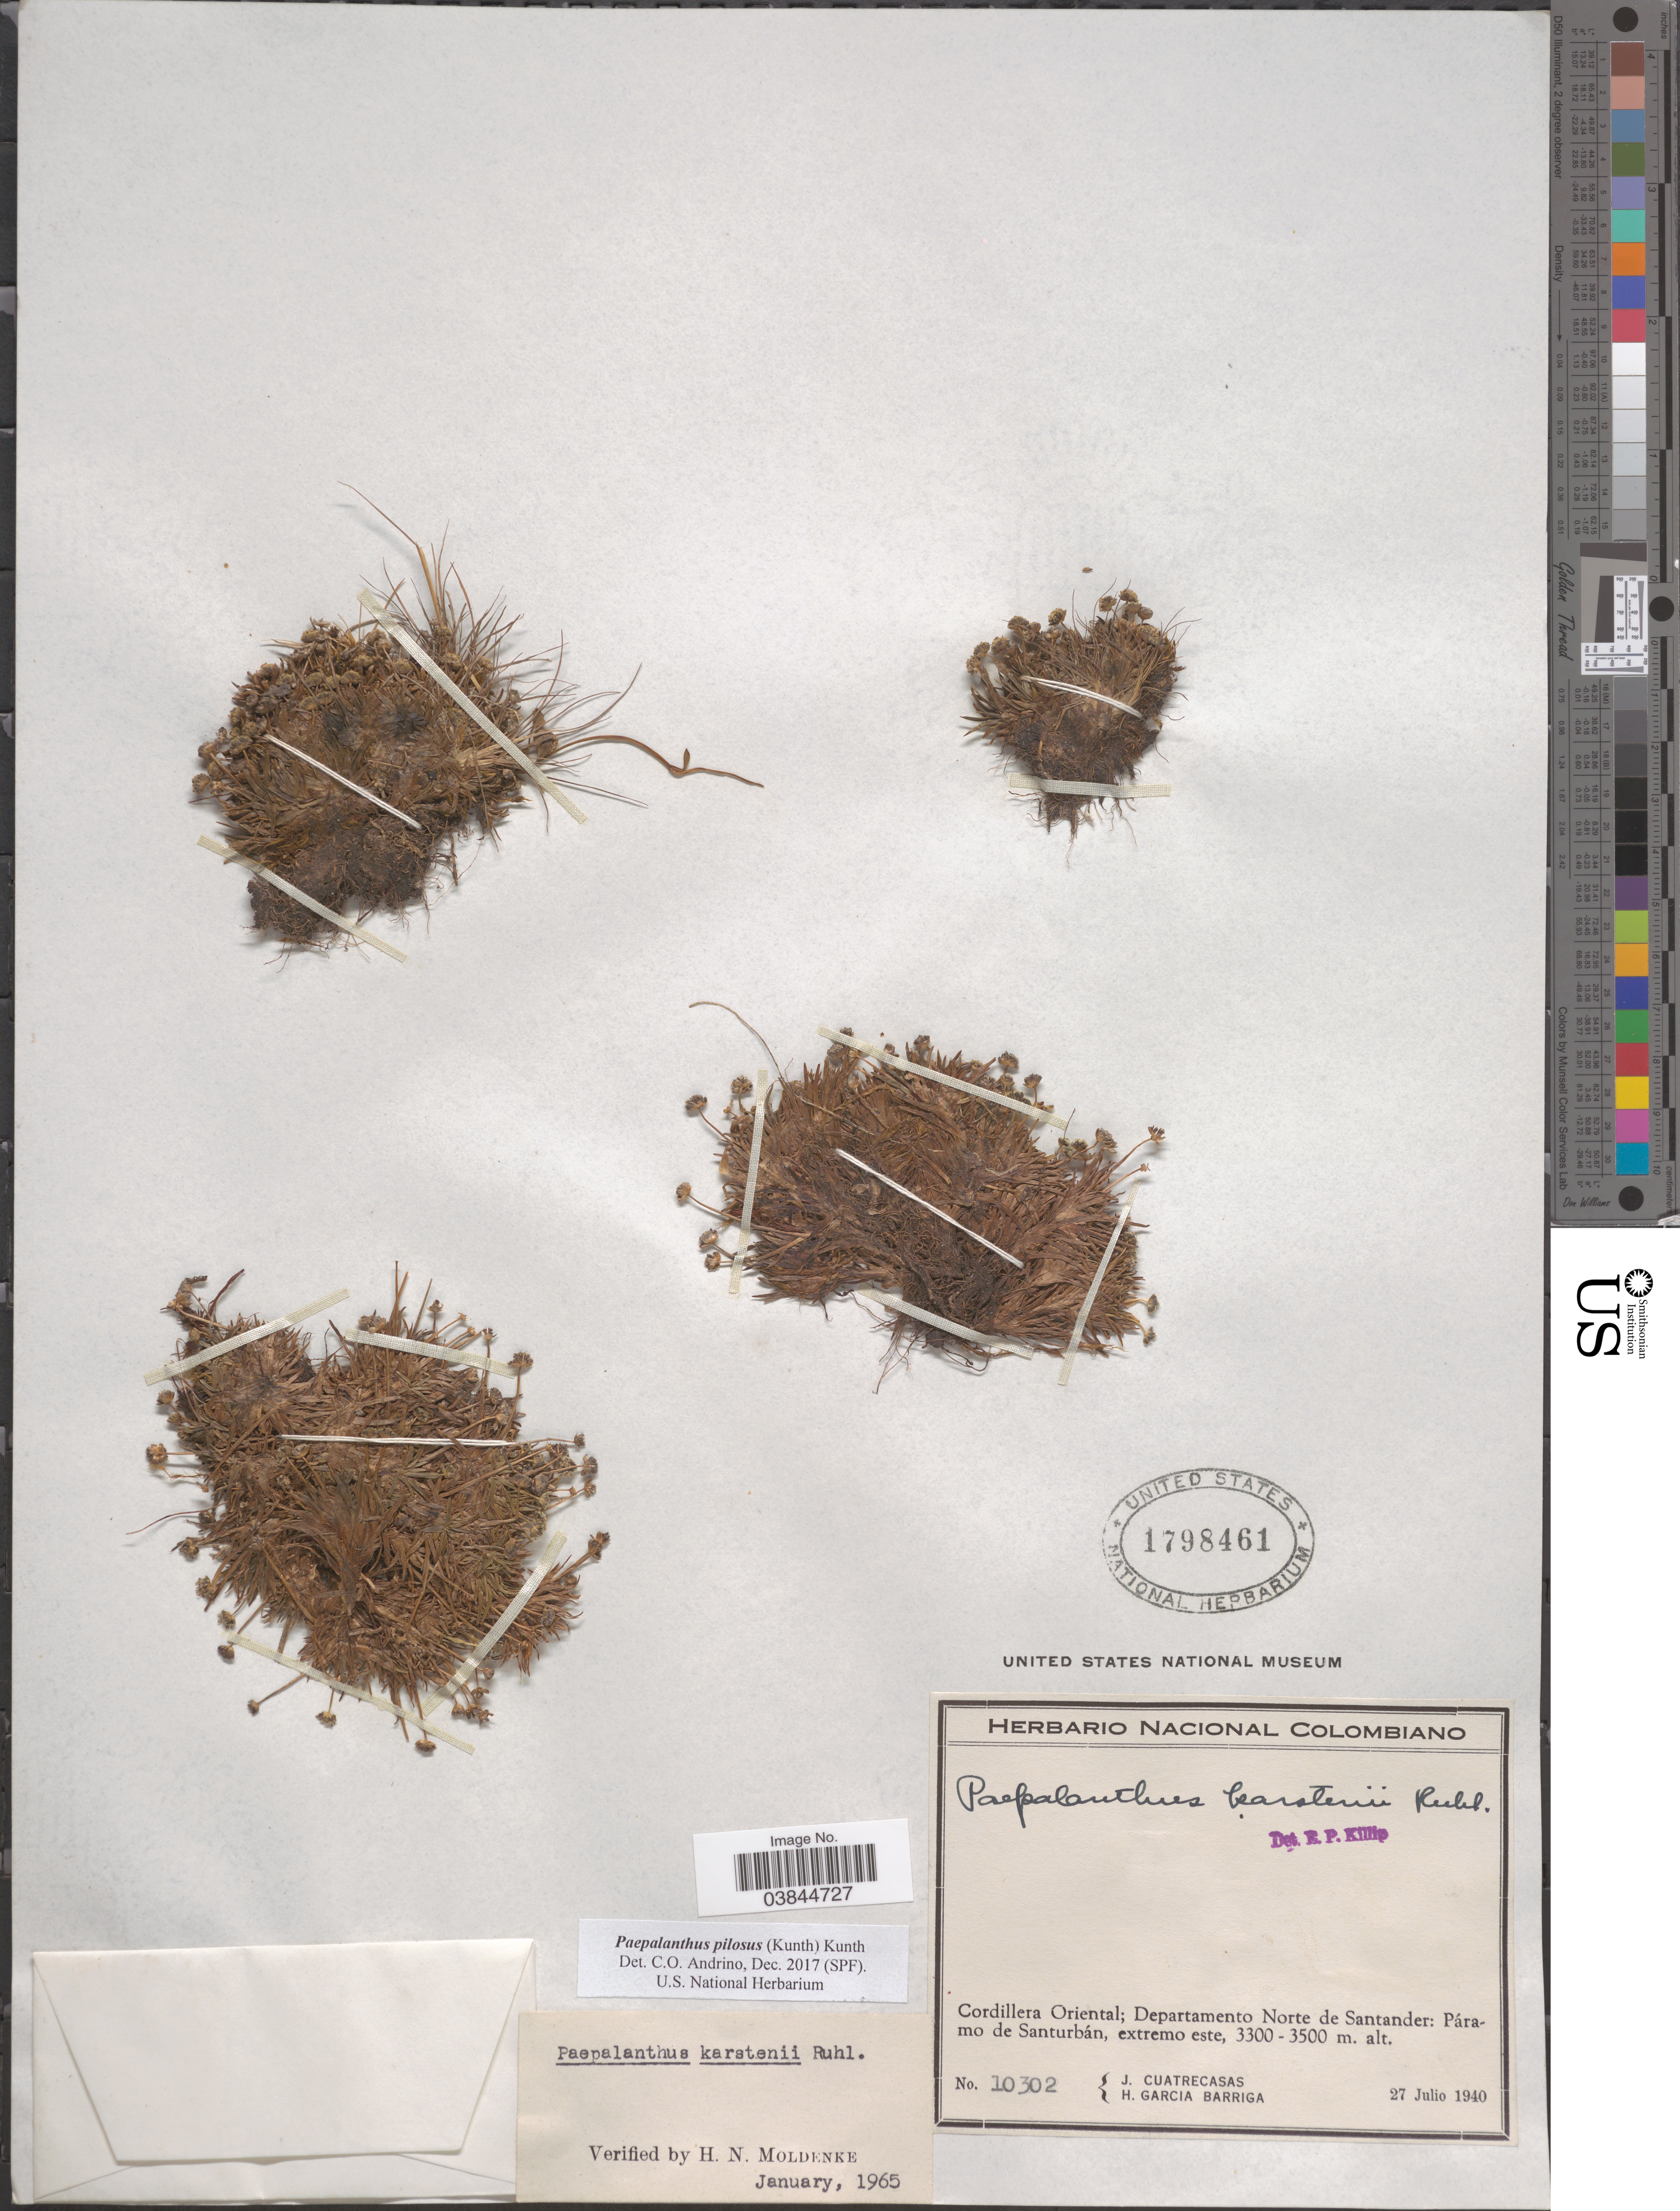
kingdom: Plantae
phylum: Tracheophyta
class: Liliopsida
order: Poales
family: Eriocaulaceae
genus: Paepalanthus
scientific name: Paepalanthus pilosus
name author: (Kunth) Kunth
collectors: J. Cuatrecasas & H. García Barriga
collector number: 10302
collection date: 1940-07-27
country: Colombia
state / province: Norte de Santander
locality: Cordillera Oriental; Departamento Norte de Santander: Páramo de Santurbán, extremo este.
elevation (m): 3300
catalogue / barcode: US 1798461